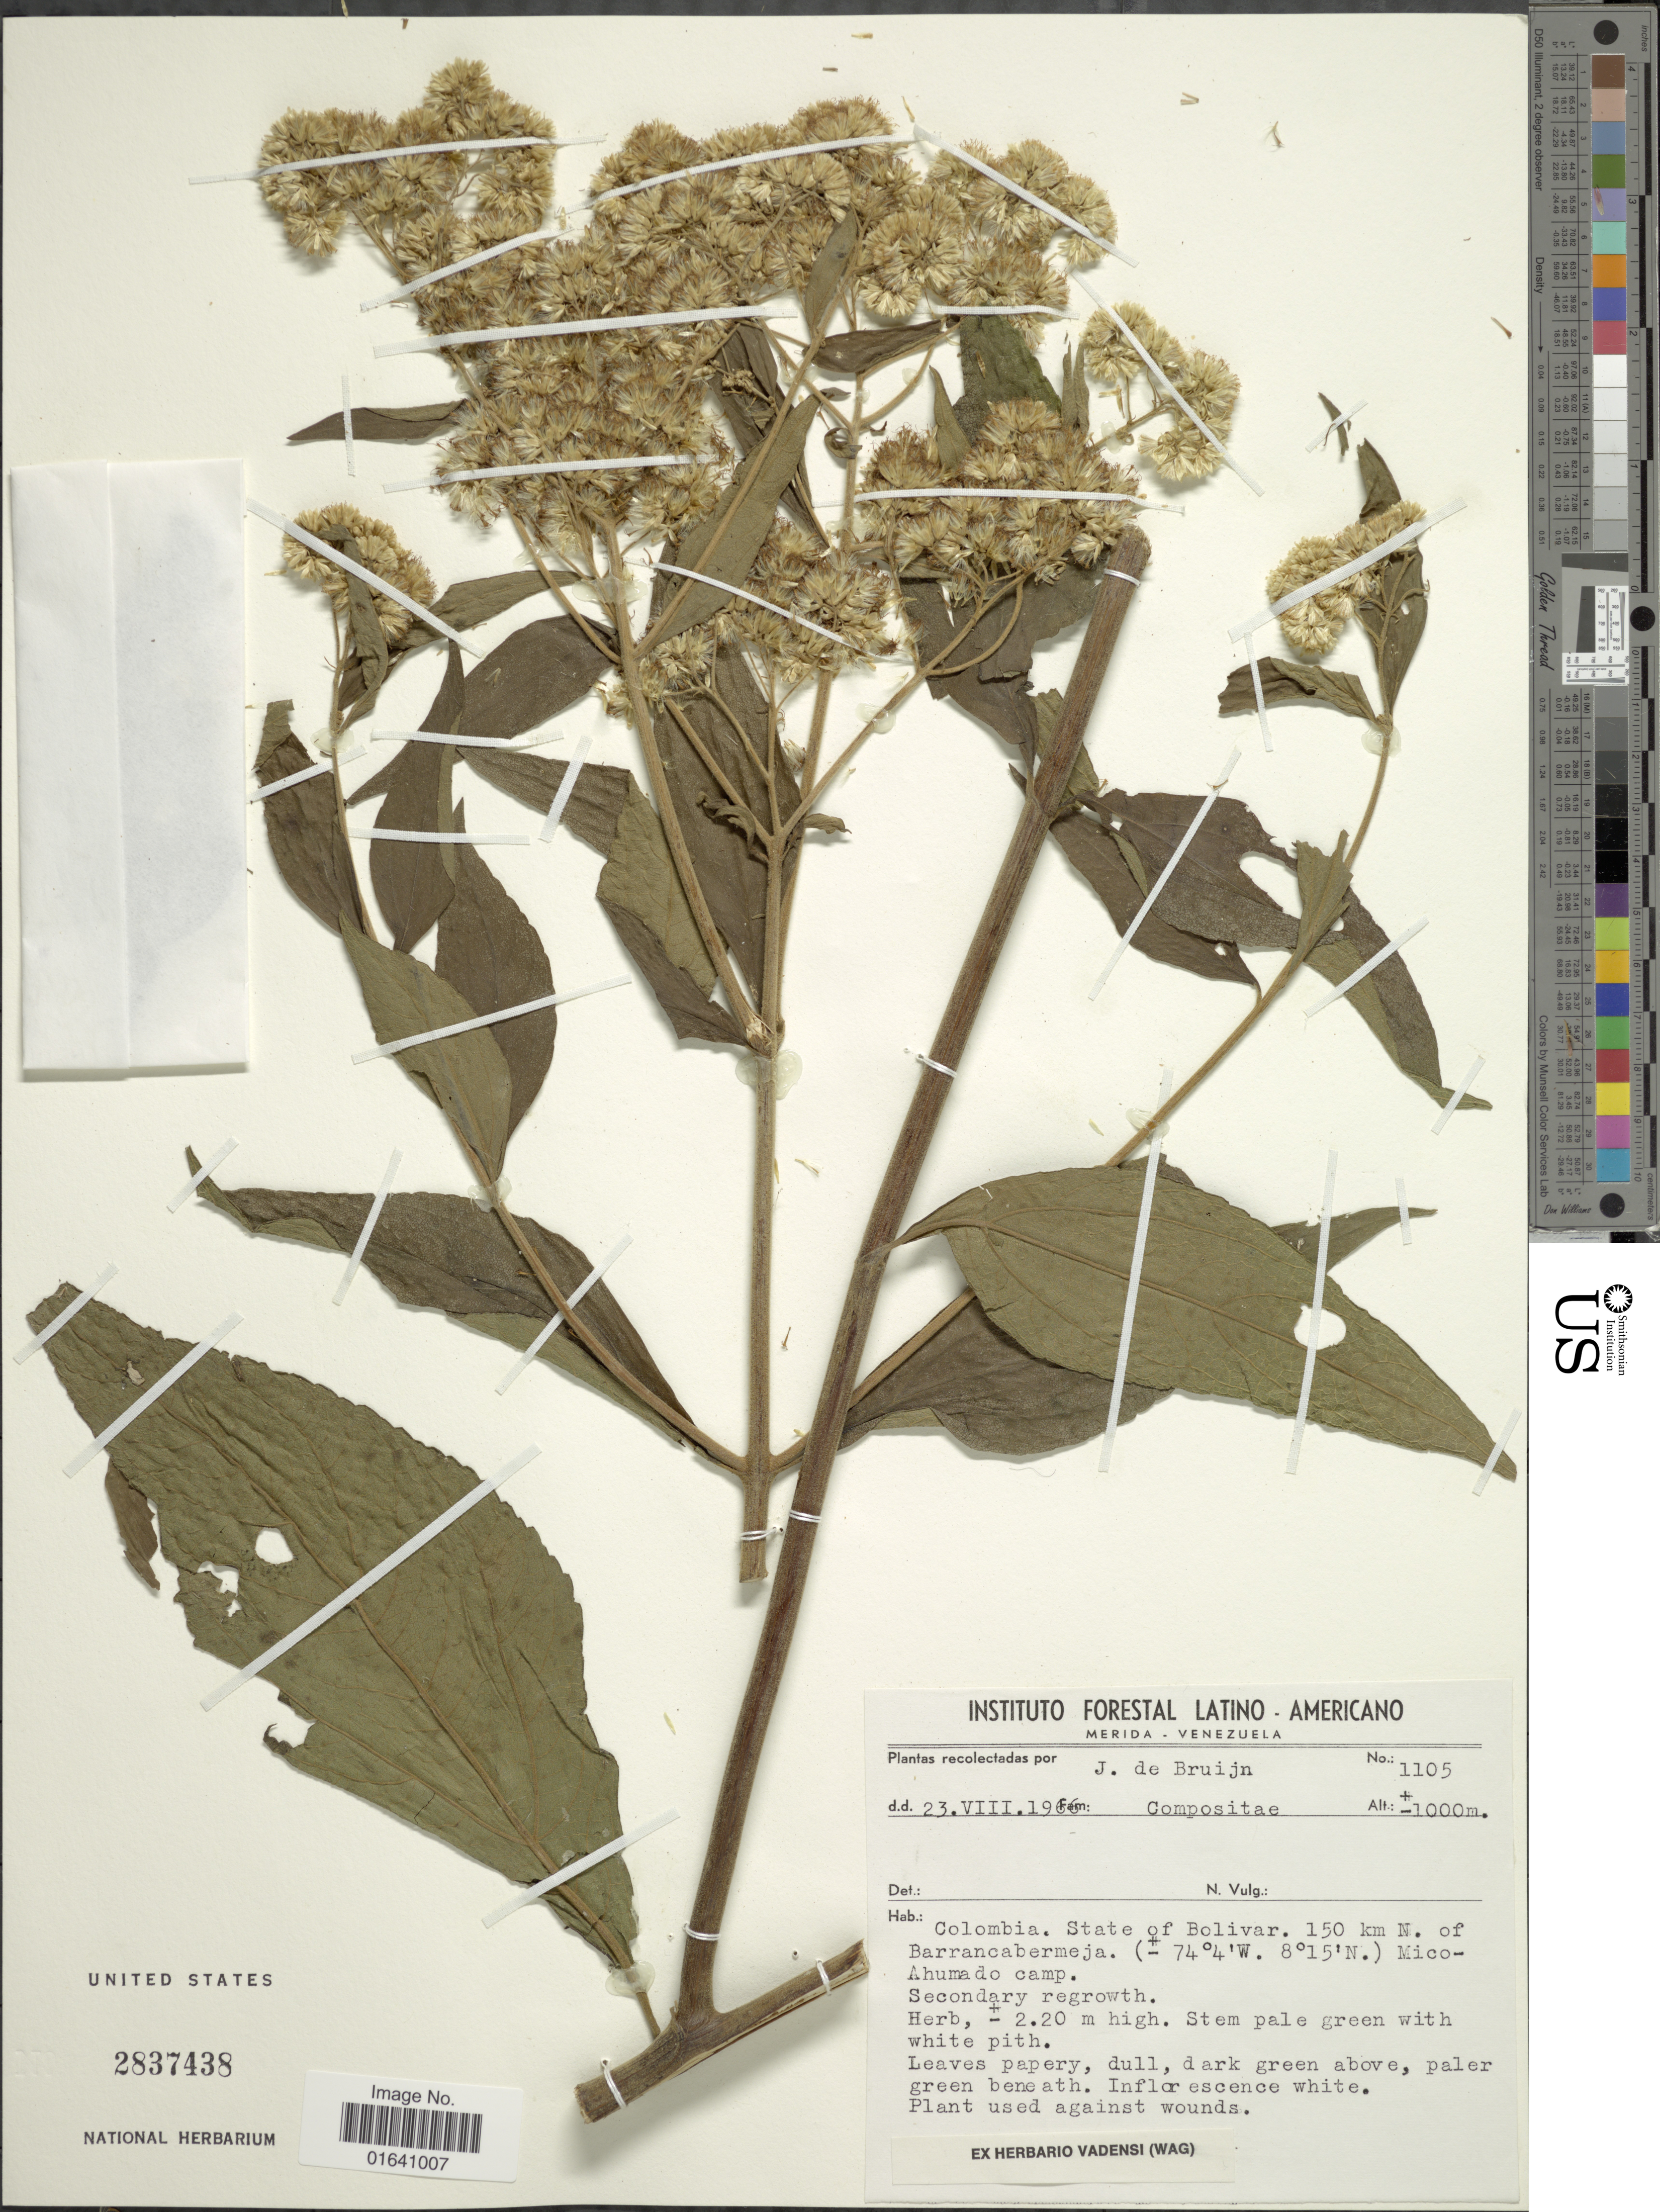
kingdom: Plantae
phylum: Tracheophyta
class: Magnoliopsida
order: Asterales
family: Asteraceae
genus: Austroeupatorium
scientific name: Austroeupatorium decemflorum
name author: (DC.) R.M. King & H. Rob.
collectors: J. Bruijn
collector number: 1105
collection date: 1966-08-23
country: Venezuela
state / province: Bolivar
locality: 150 km N Barrancabermeja. Mico Ahumadi camp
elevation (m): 1000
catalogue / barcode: US 2837438